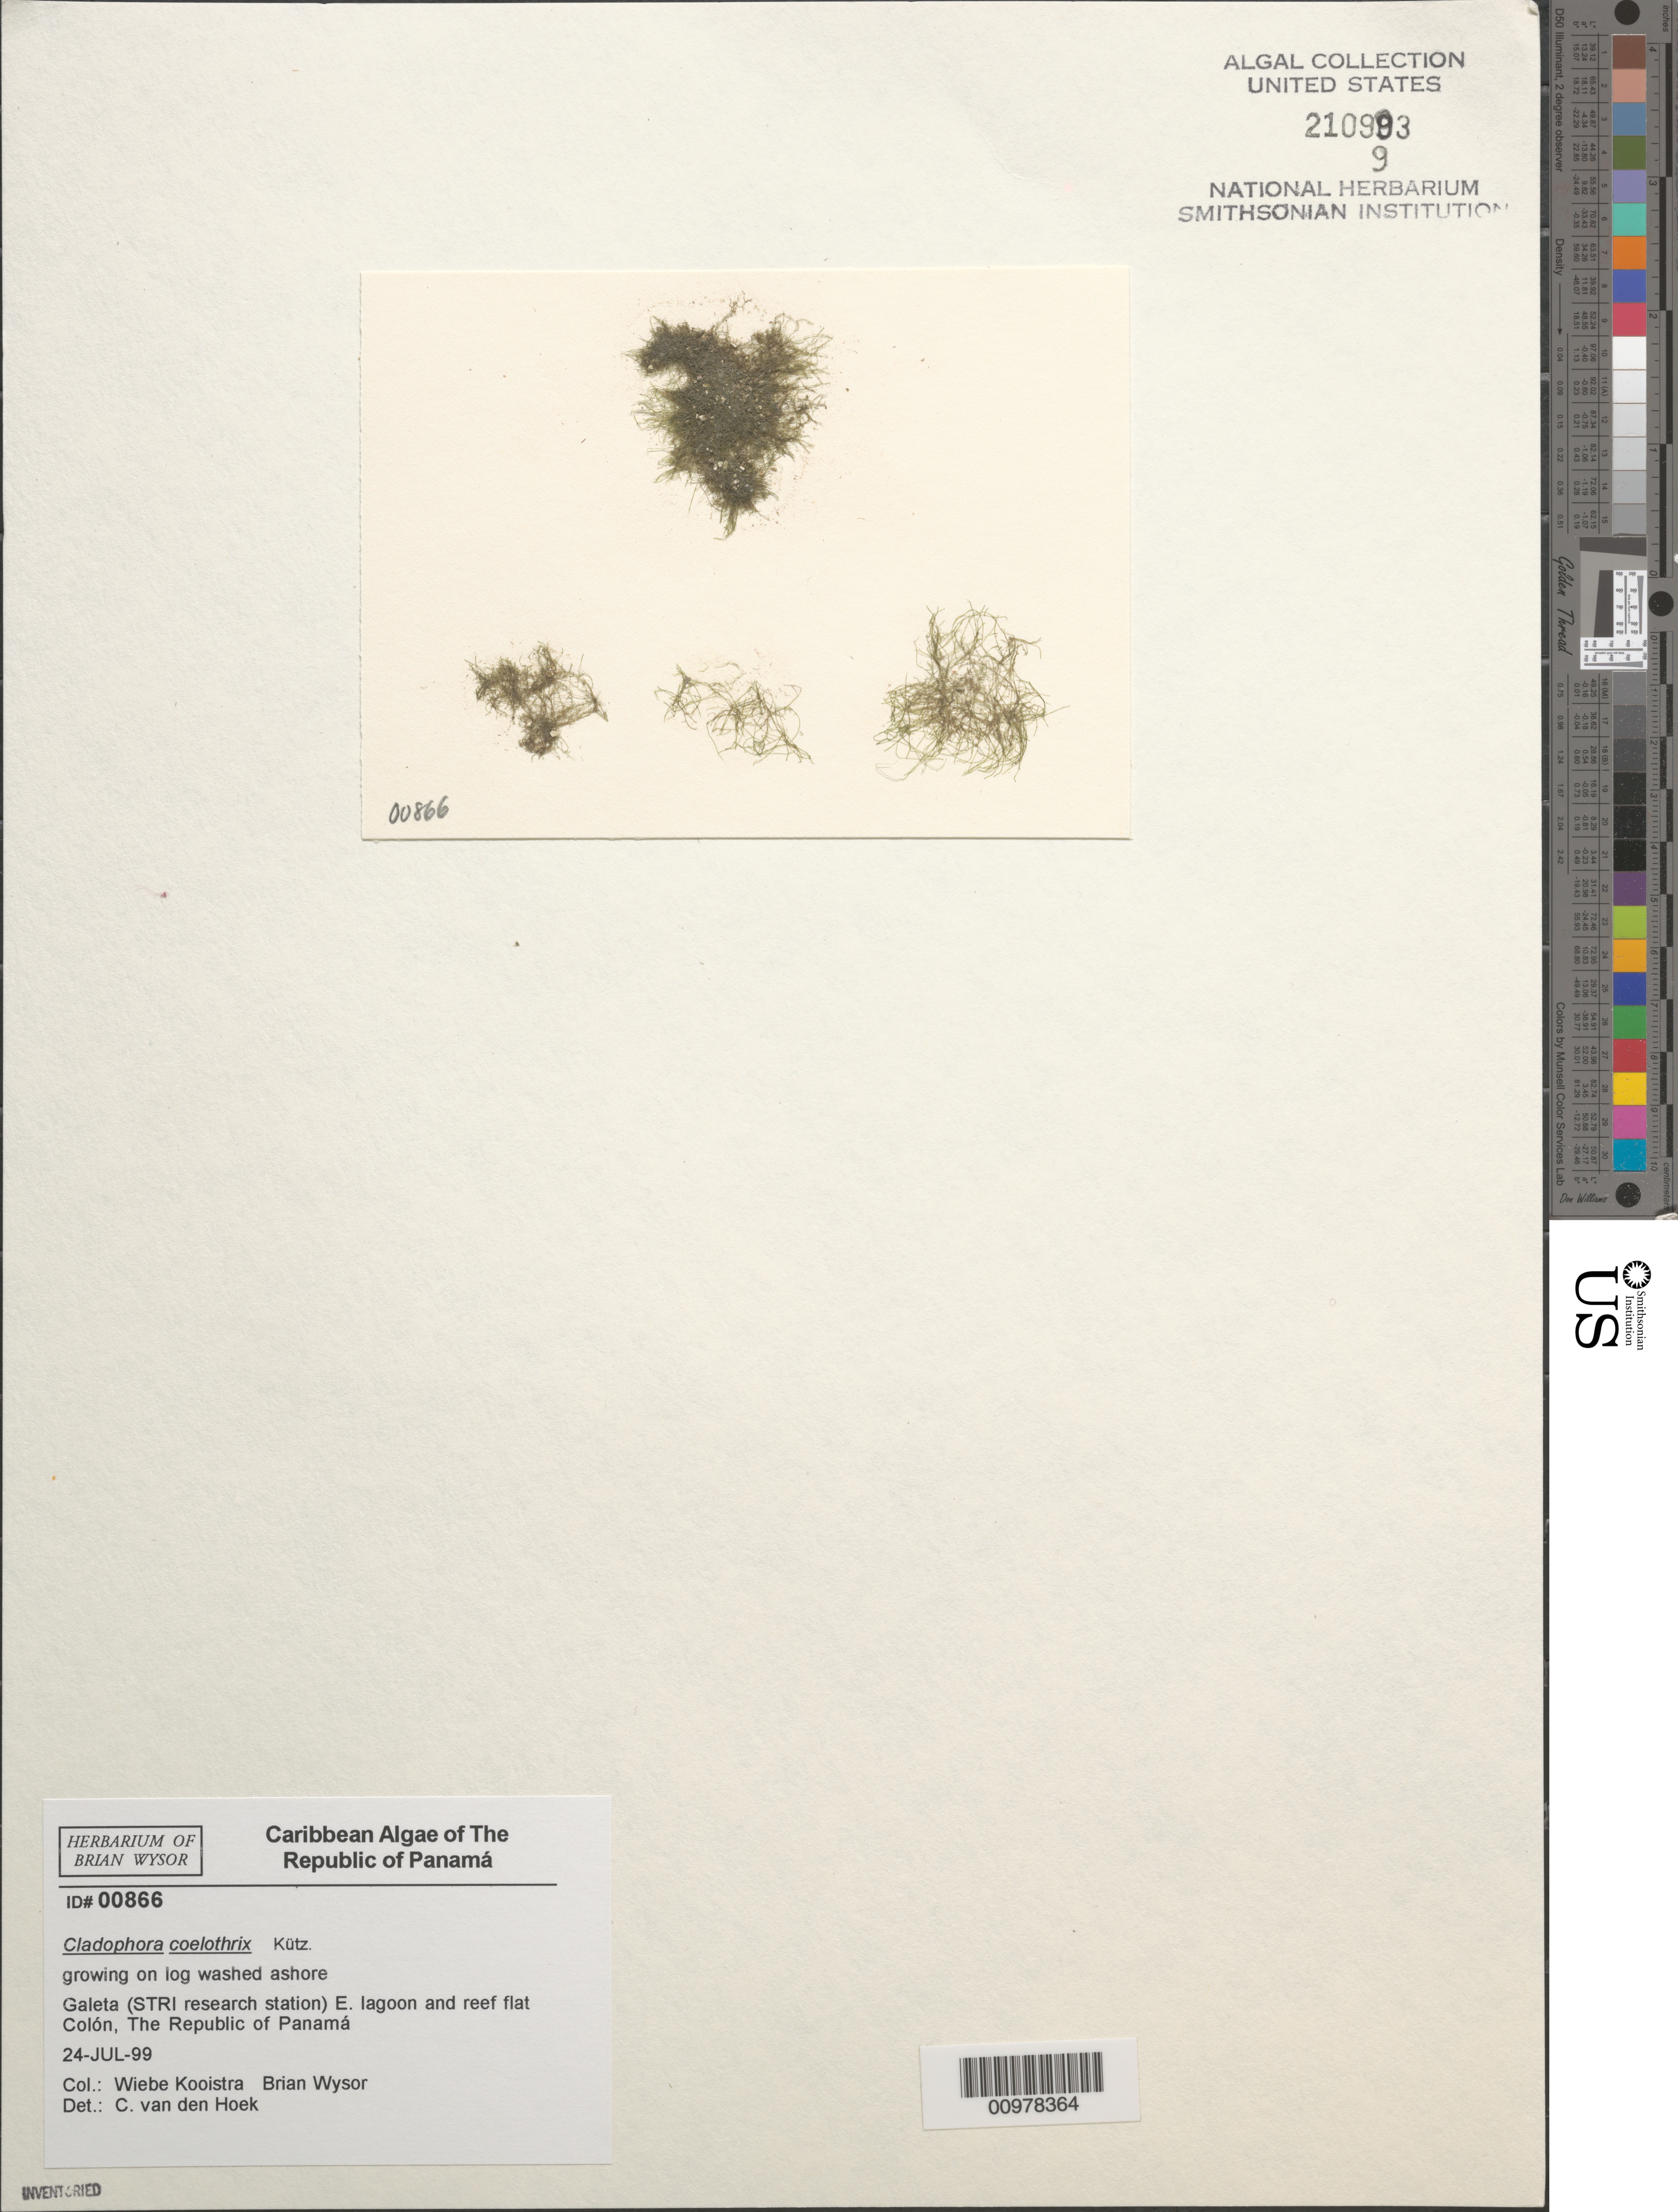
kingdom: Plantae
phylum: Chlorophyta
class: Ulvophyceae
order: Cladophorales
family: Cladophoraceae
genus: Cladophora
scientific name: Cladophora coelothrix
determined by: Hoek, C. van den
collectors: B. Wysor & W. Kooistra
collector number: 00866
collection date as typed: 24 Jul 1999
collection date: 1999-07-24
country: Panama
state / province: Colón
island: Galeta Island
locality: STRI (Smithsonian Tropical Research Institute) research station, east lagoon and reef flat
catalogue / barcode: US 210993